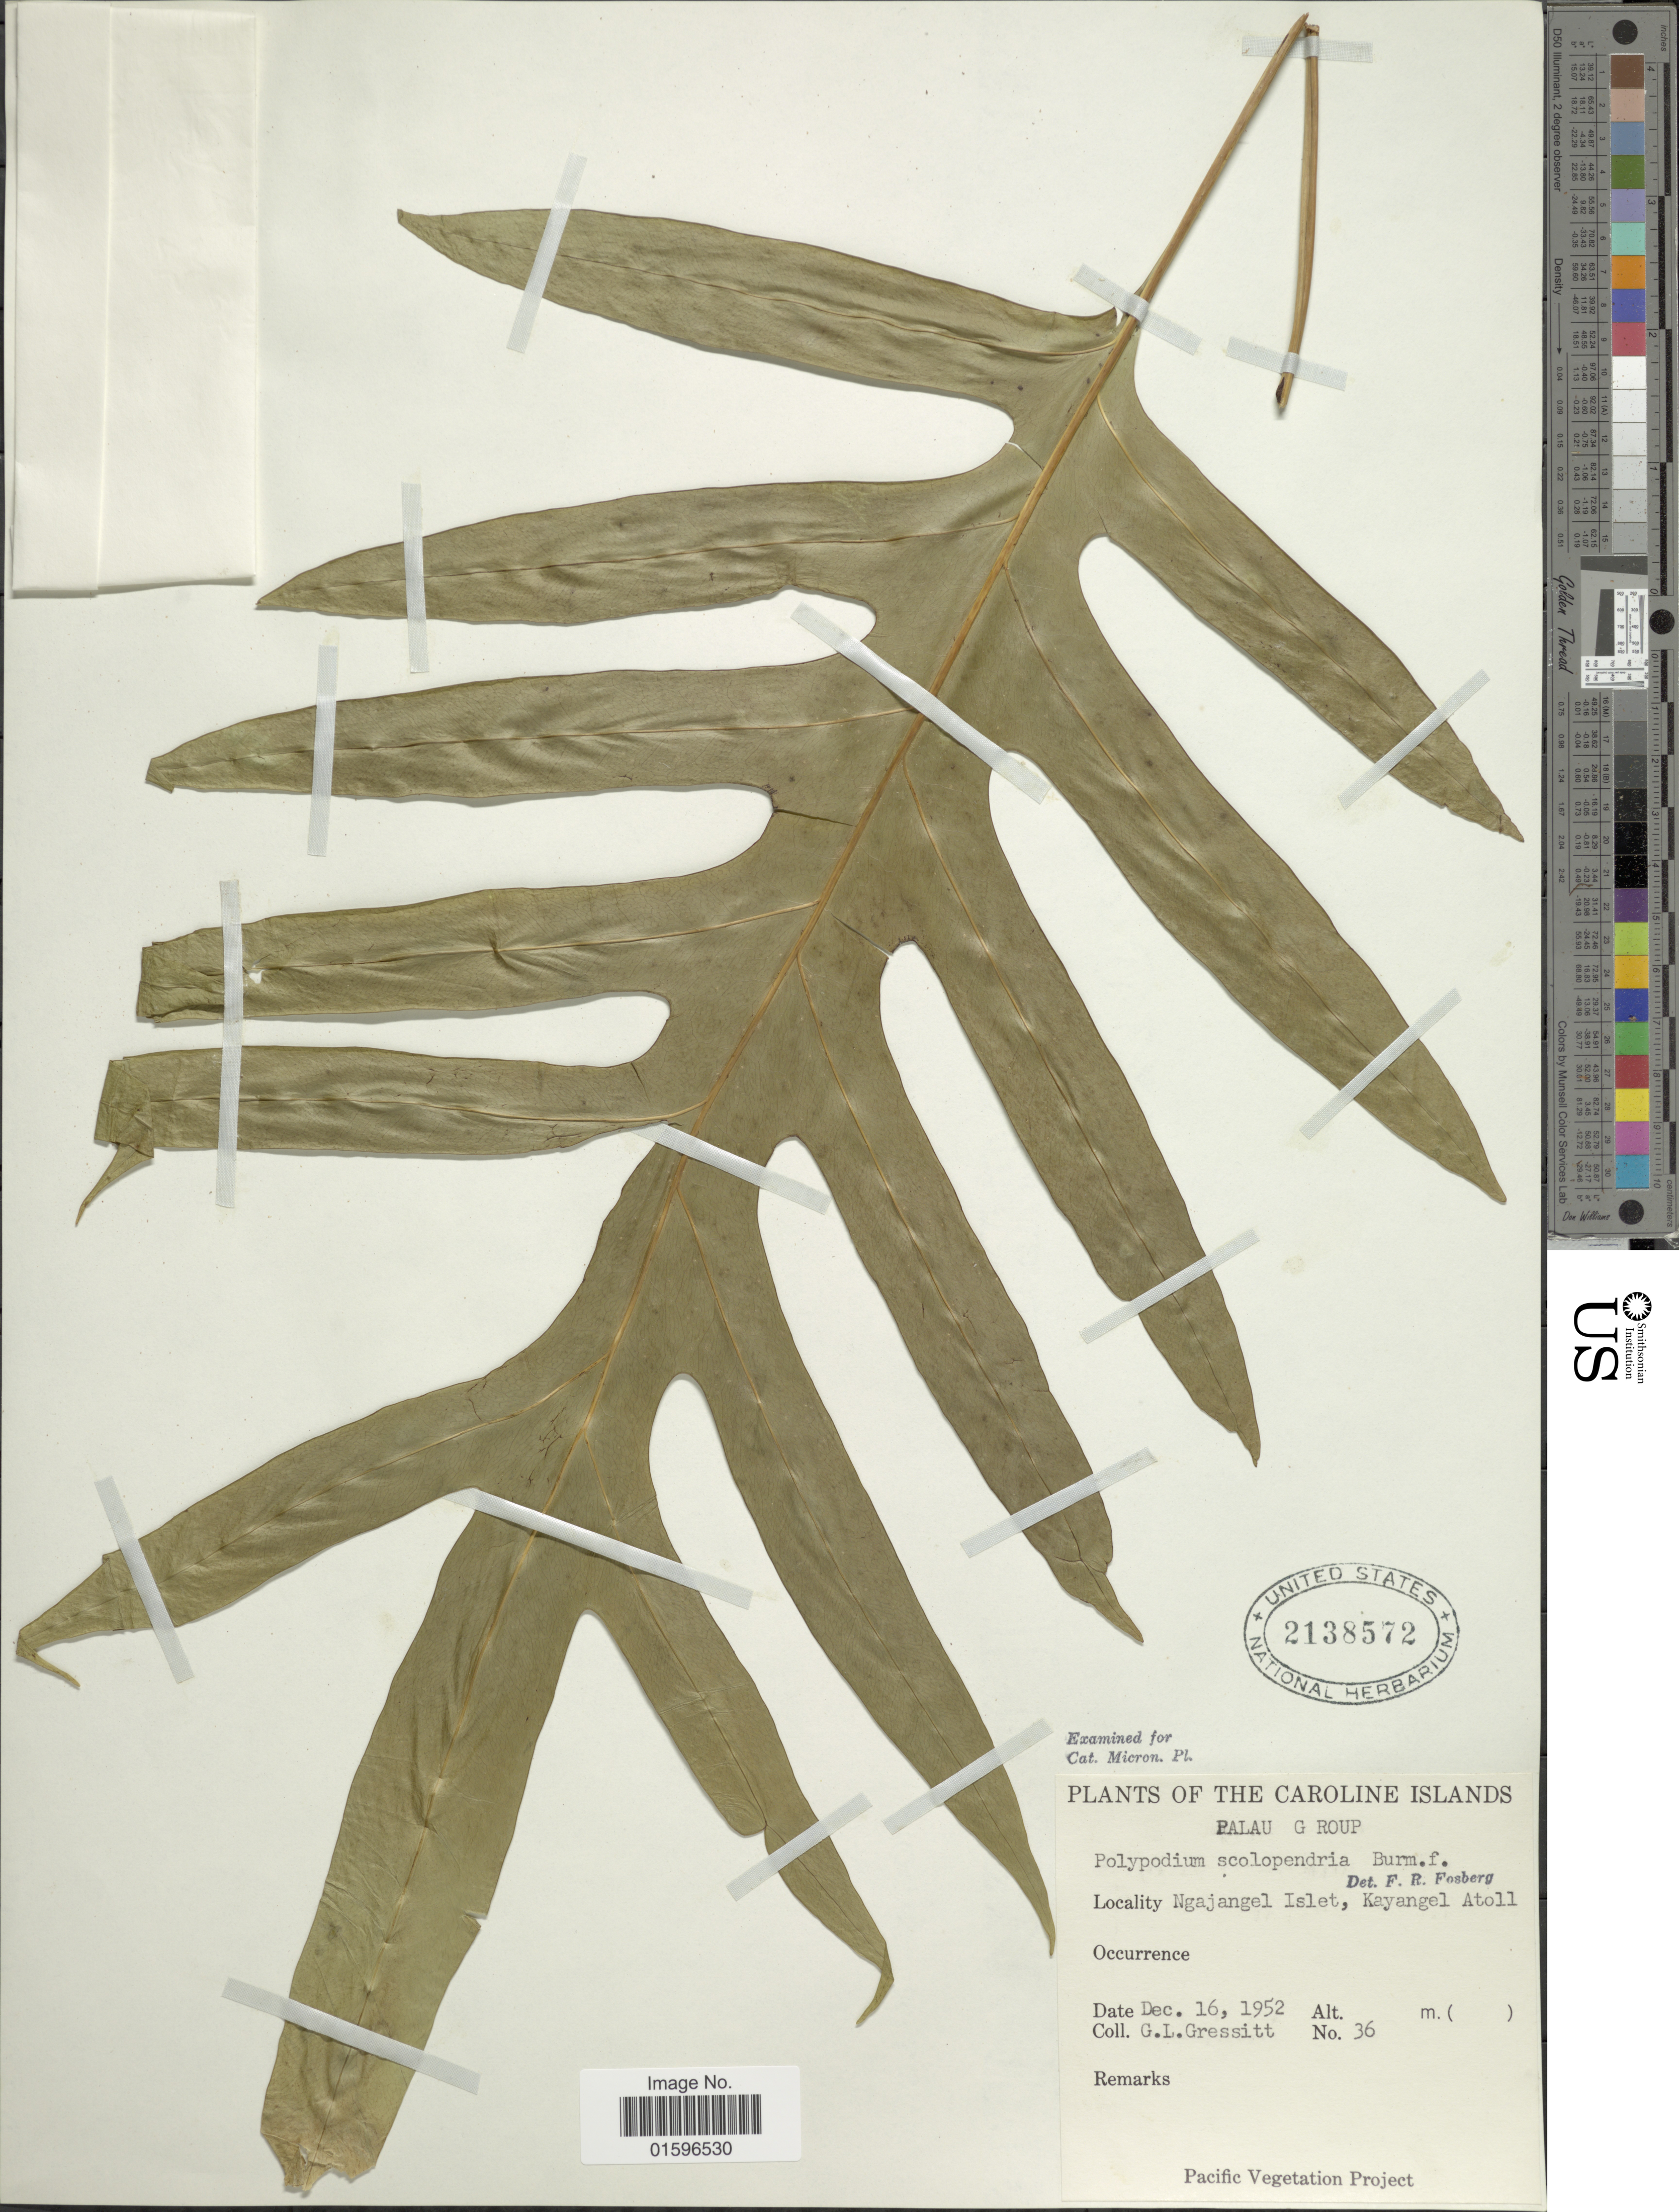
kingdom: Plantae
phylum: Tracheophyta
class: Polypodiopsida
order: Polypodiales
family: Polypodiaceae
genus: Polypodium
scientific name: Polypodium scolopendria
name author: Burm. f.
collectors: G. Gressitt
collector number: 36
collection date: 1952-12-16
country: Palau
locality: Carolines Islands, Ngajangel Islet, Kayangel Atoll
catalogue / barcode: US 2138572